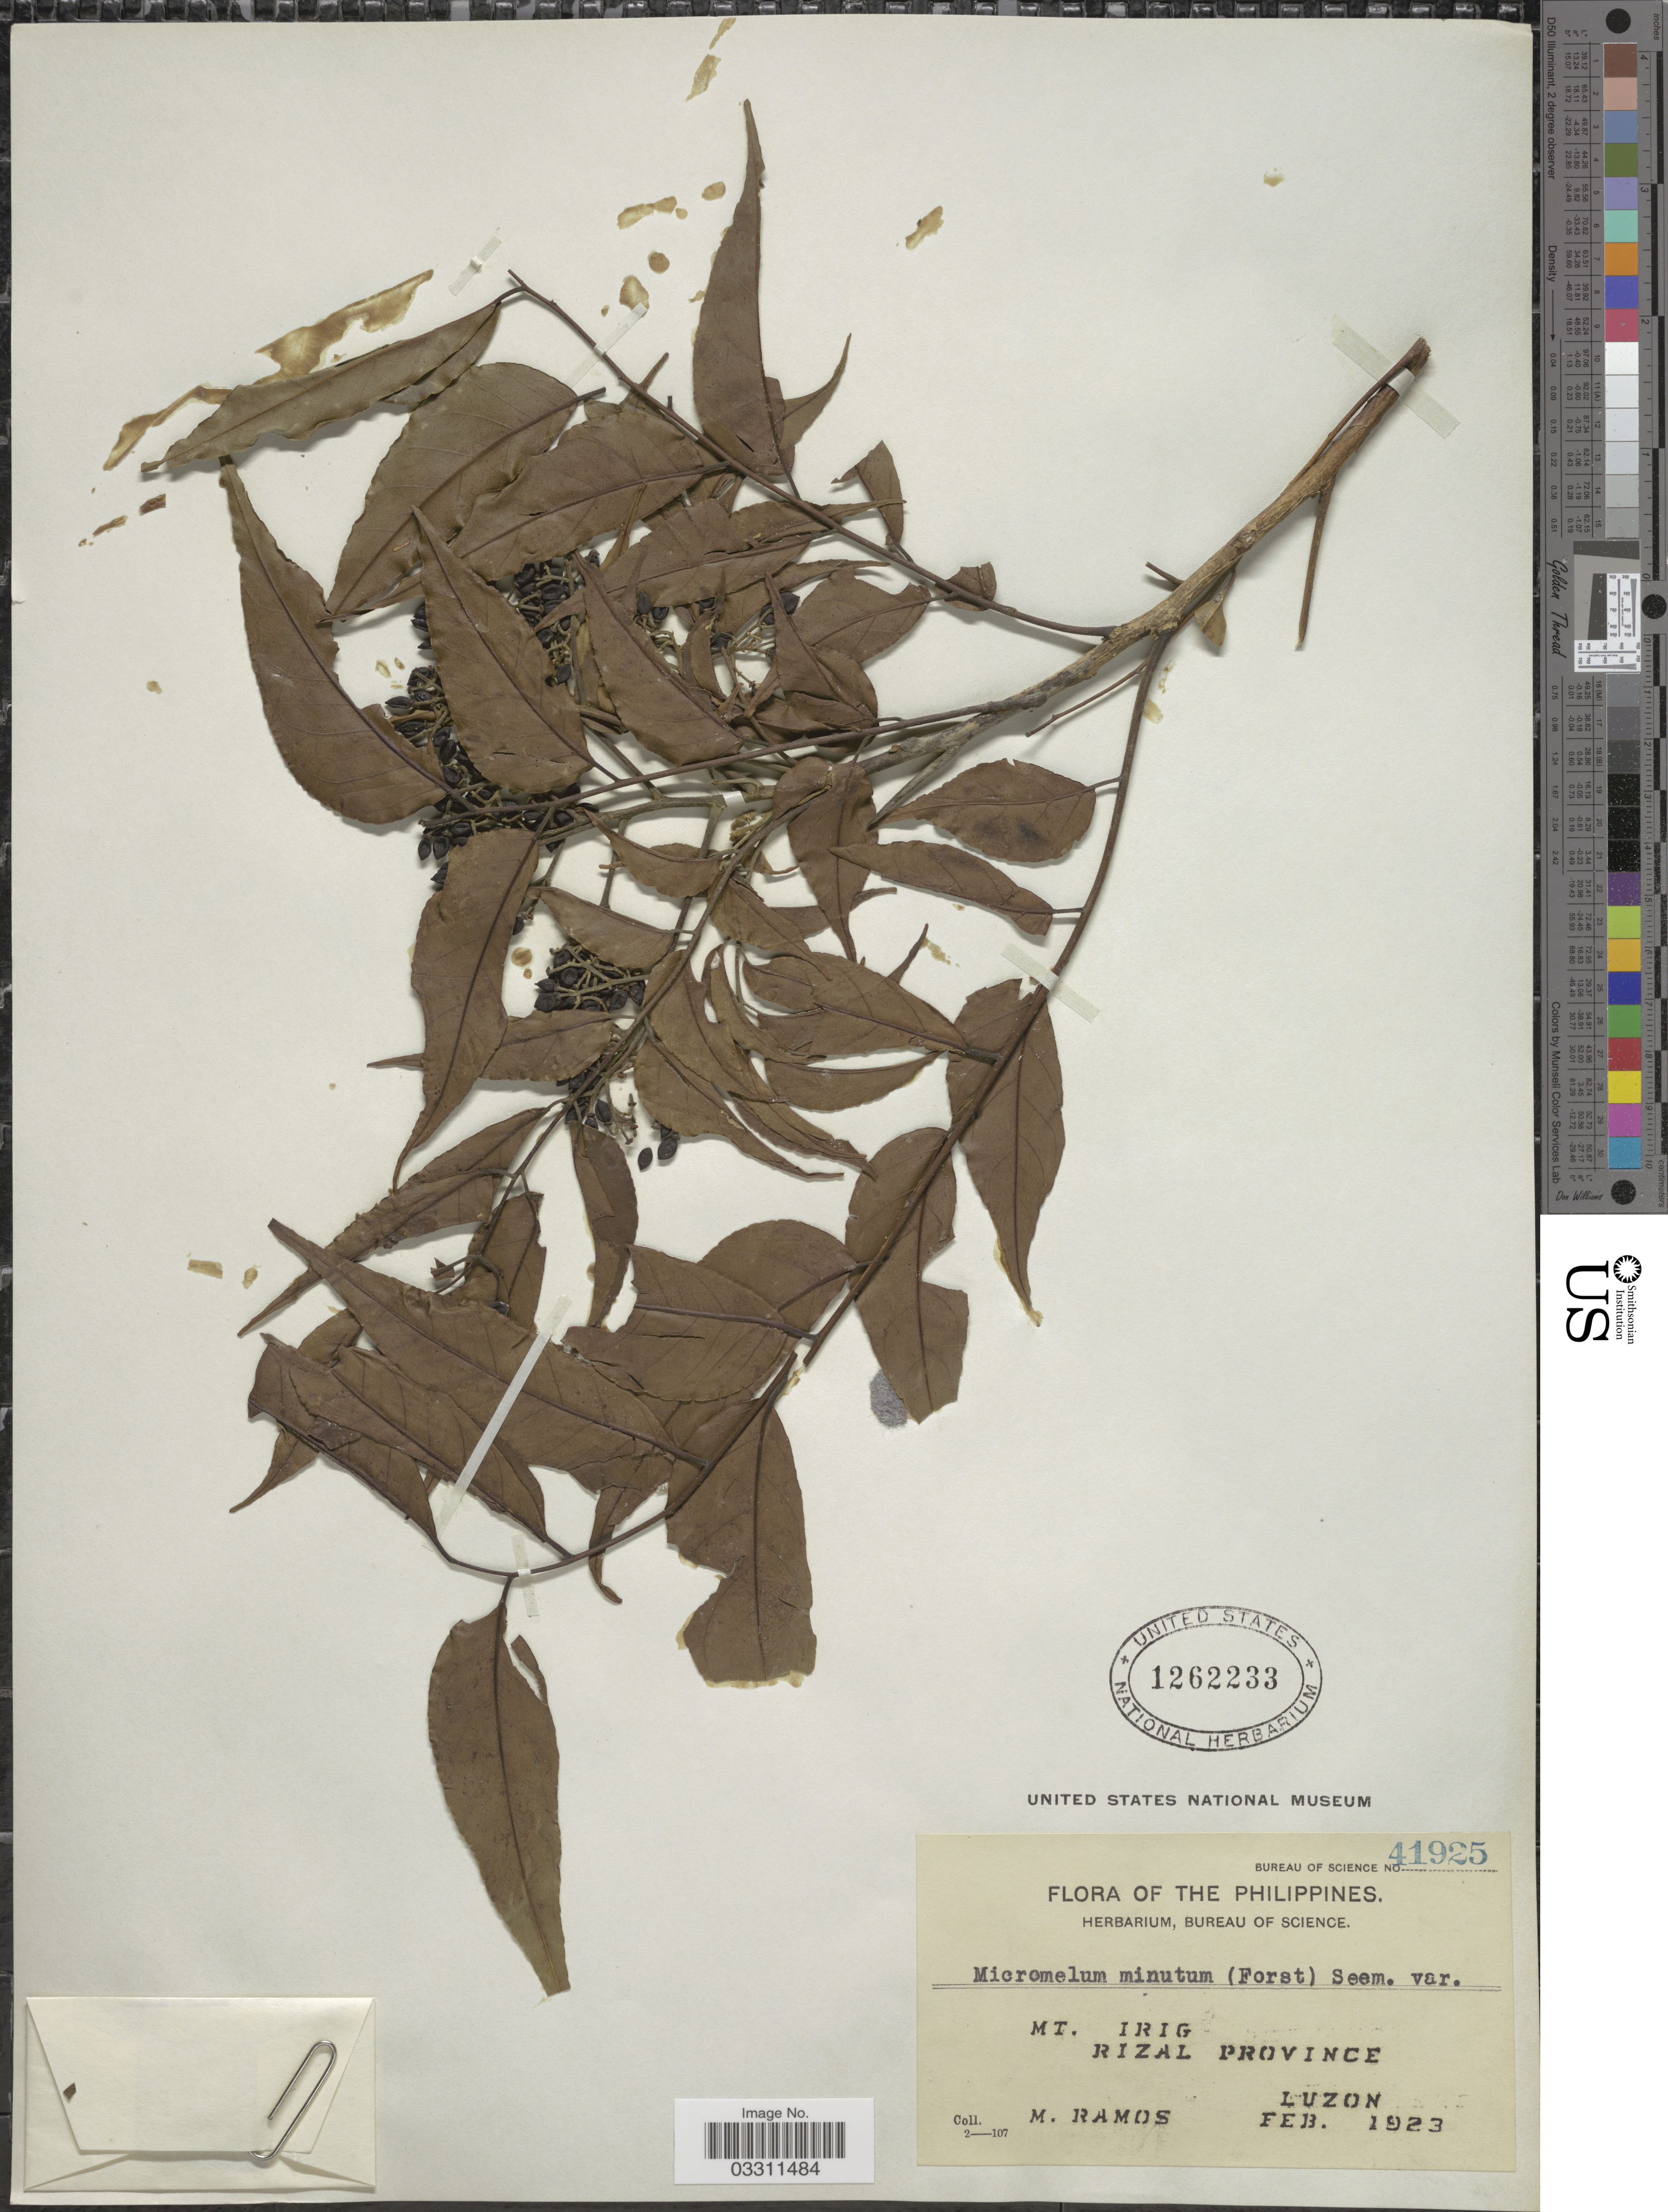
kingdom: Plantae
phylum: Tracheophyta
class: Magnoliopsida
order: Sapindales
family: Rutaceae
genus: Micromelum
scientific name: Micromelum minutum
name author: (G. Forst.) Wight & Arn.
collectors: M. Ramos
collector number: Bureau of Science 41925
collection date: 1923-02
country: Philippines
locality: Mt. Irig, Rizal Province, Luzon.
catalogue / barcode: US 1262233